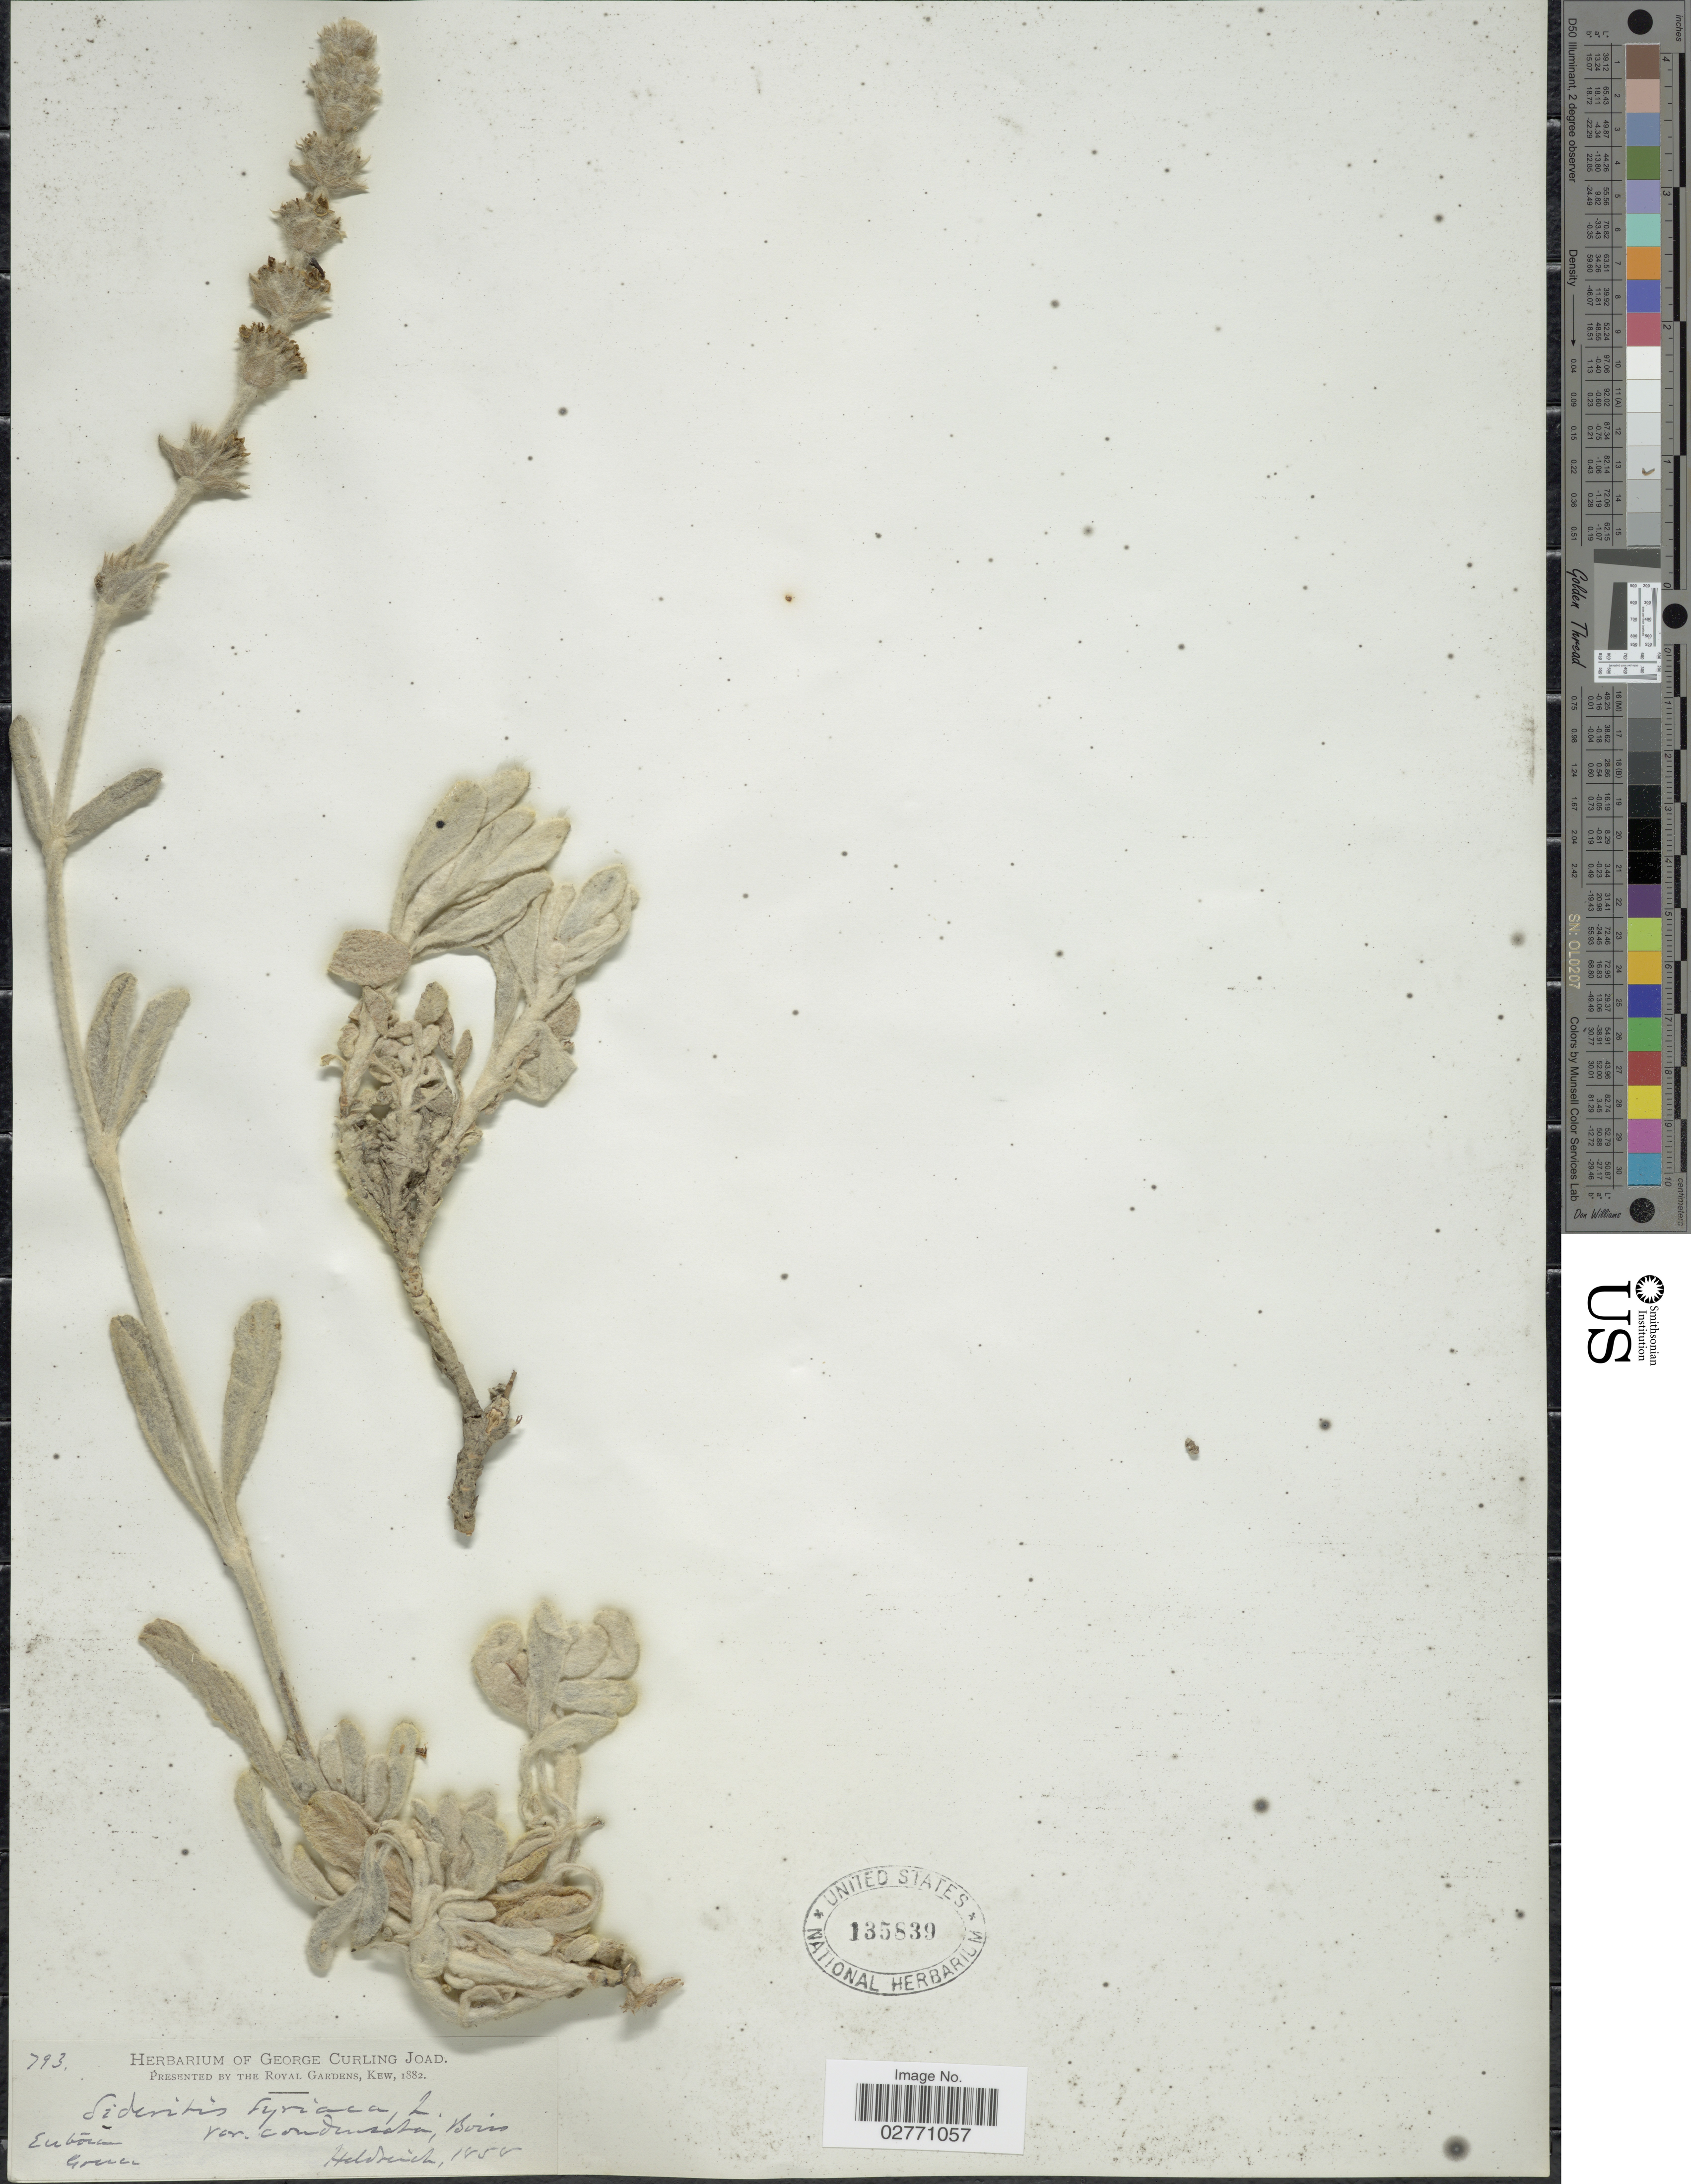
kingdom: Plantae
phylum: Tracheophyta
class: Magnoliopsida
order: Lamiales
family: Lamiaceae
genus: Sideritis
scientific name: Sideritis syriaca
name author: L.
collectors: Heldreich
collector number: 793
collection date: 1858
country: Greece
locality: Euboea.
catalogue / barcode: US 135839